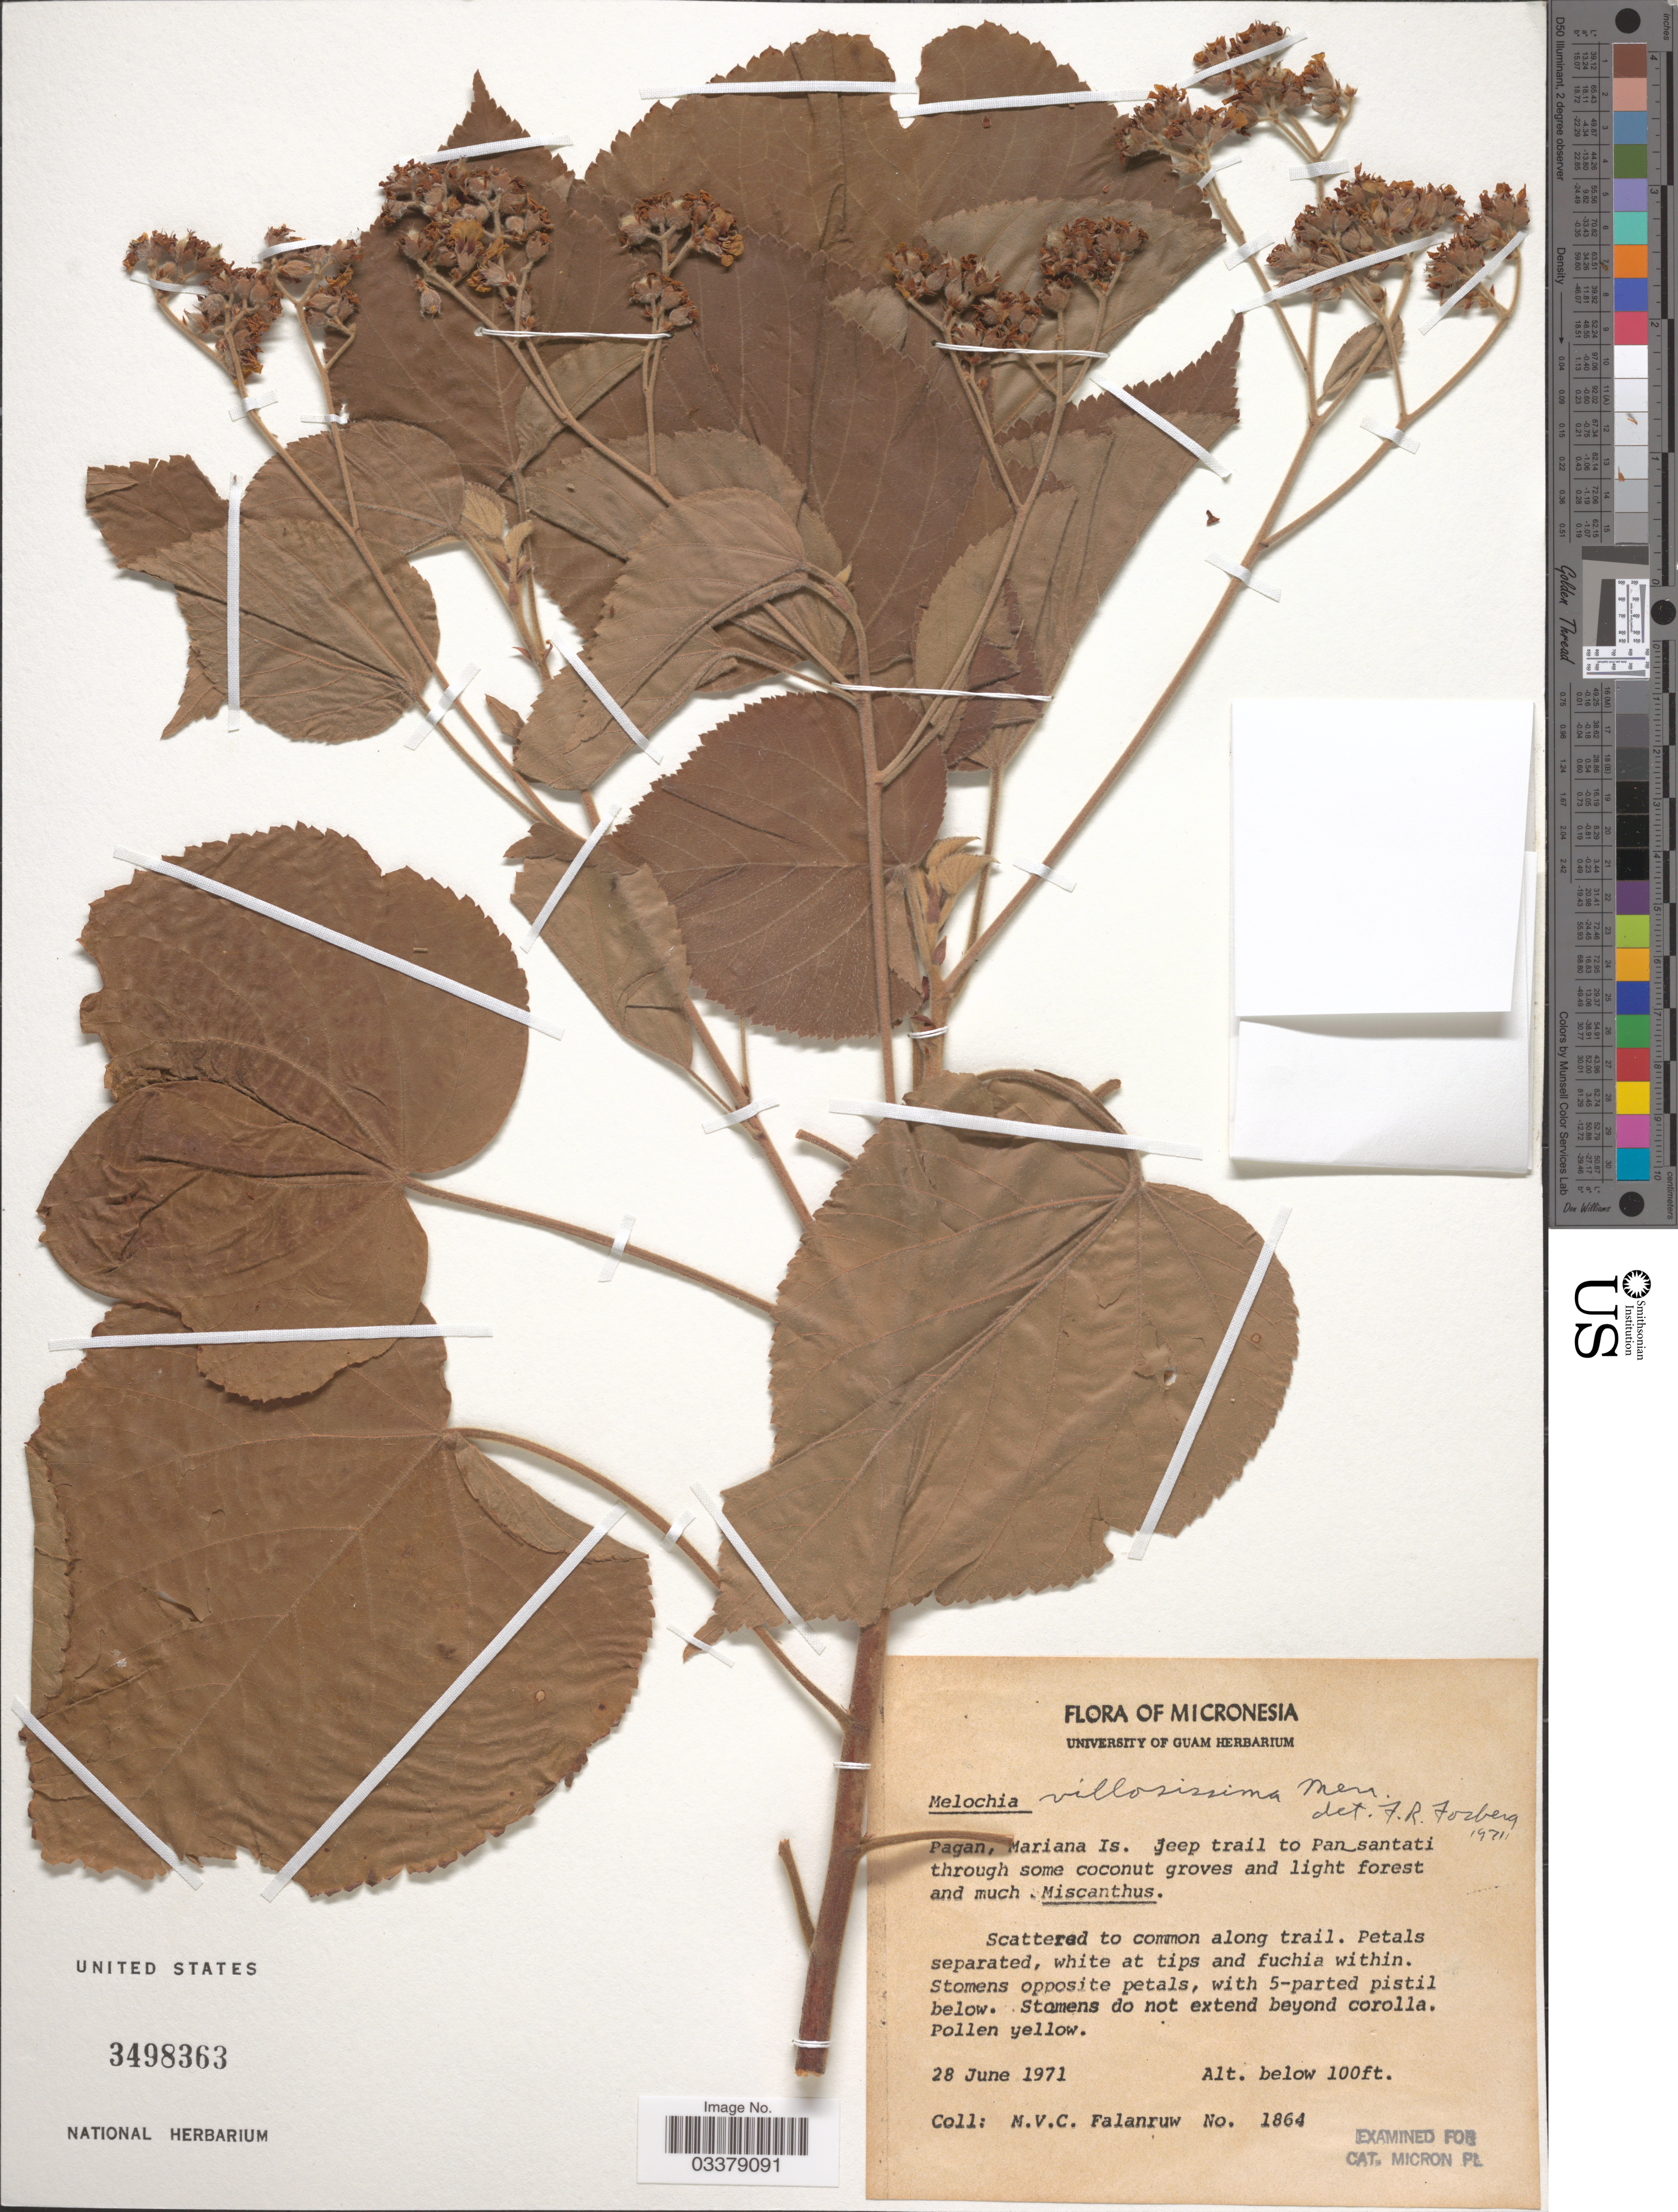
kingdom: Plantae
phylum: Tracheophyta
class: Magnoliopsida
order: Malvales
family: Malvaceae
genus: Melochia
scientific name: Melochia villosissima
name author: (C. Presl) Merr.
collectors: M. V. Falanruw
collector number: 1864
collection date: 1971-06-28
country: Northern Mariana Islands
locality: Pagan. Jeep trail to Pan_santati through some coconut groves.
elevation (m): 30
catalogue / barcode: US 3498363